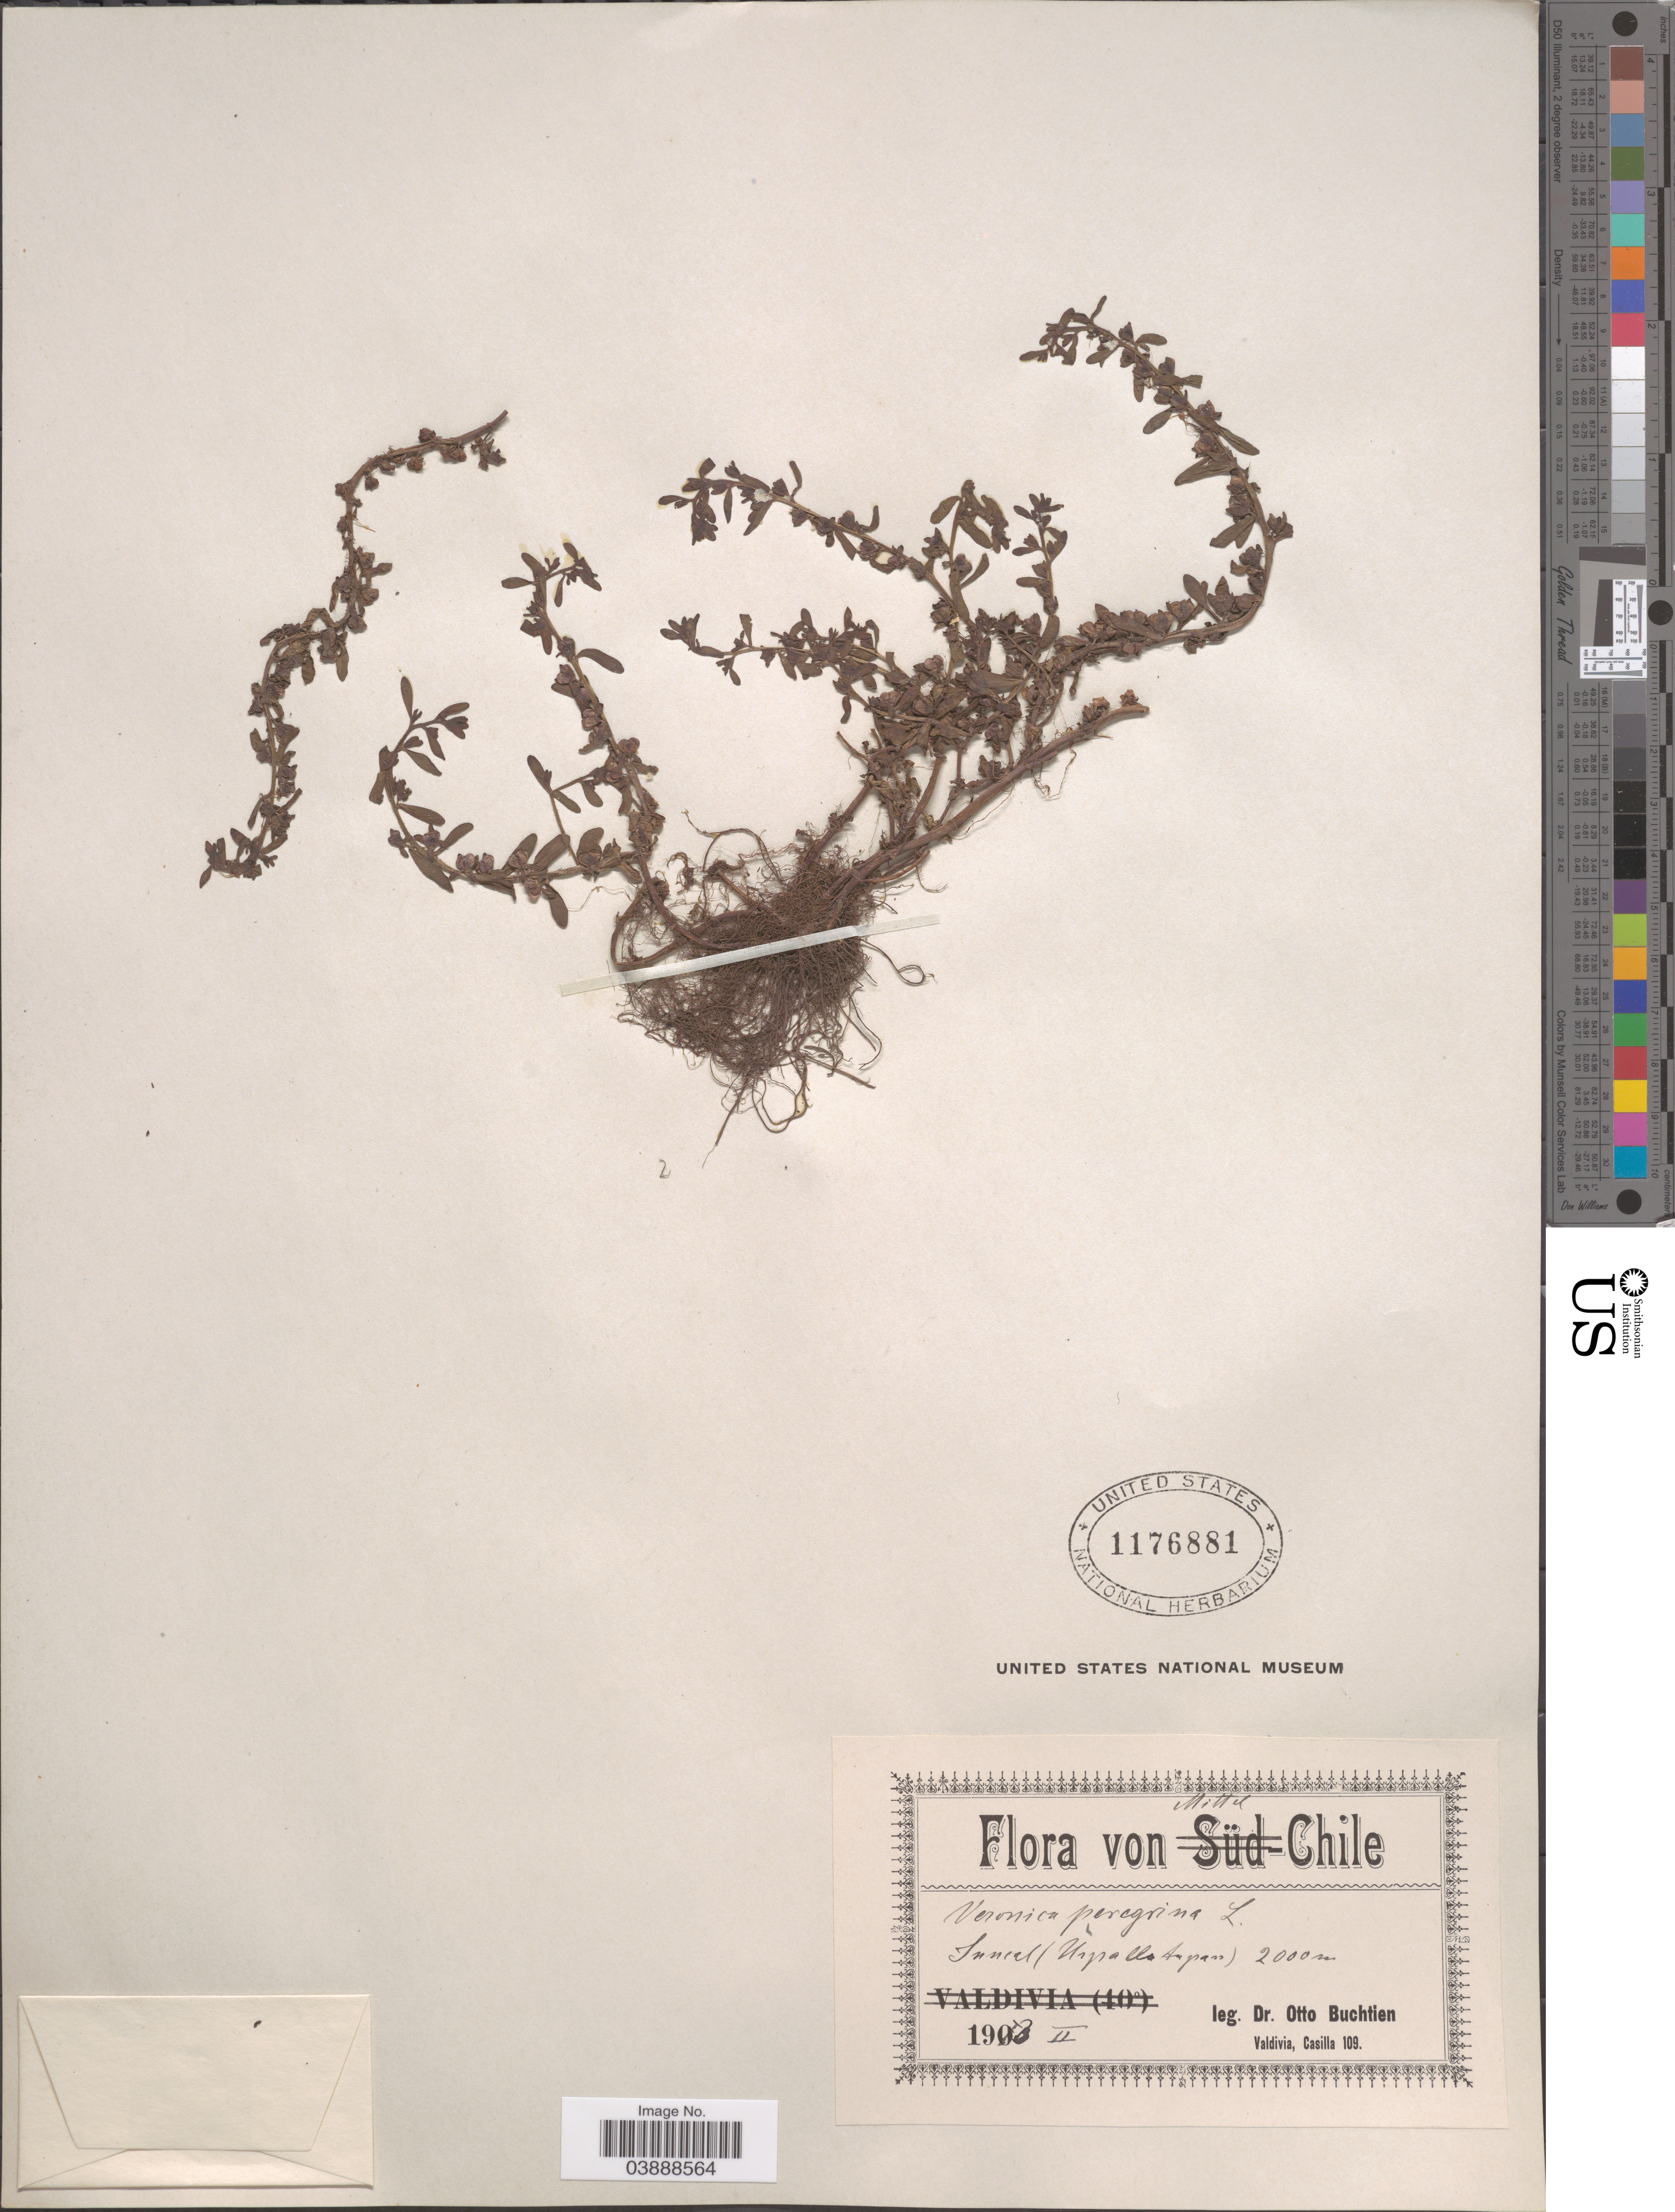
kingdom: Plantae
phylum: Tracheophyta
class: Magnoliopsida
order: Lamiales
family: Plantaginaceae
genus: Veronica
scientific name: Veronica peregrina var. xalapensis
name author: Kunth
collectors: O. Buchtien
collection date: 1913-02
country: Chile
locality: Mittel Chile. Juncal (Uspallata pass)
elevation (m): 2000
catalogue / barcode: US 1176881